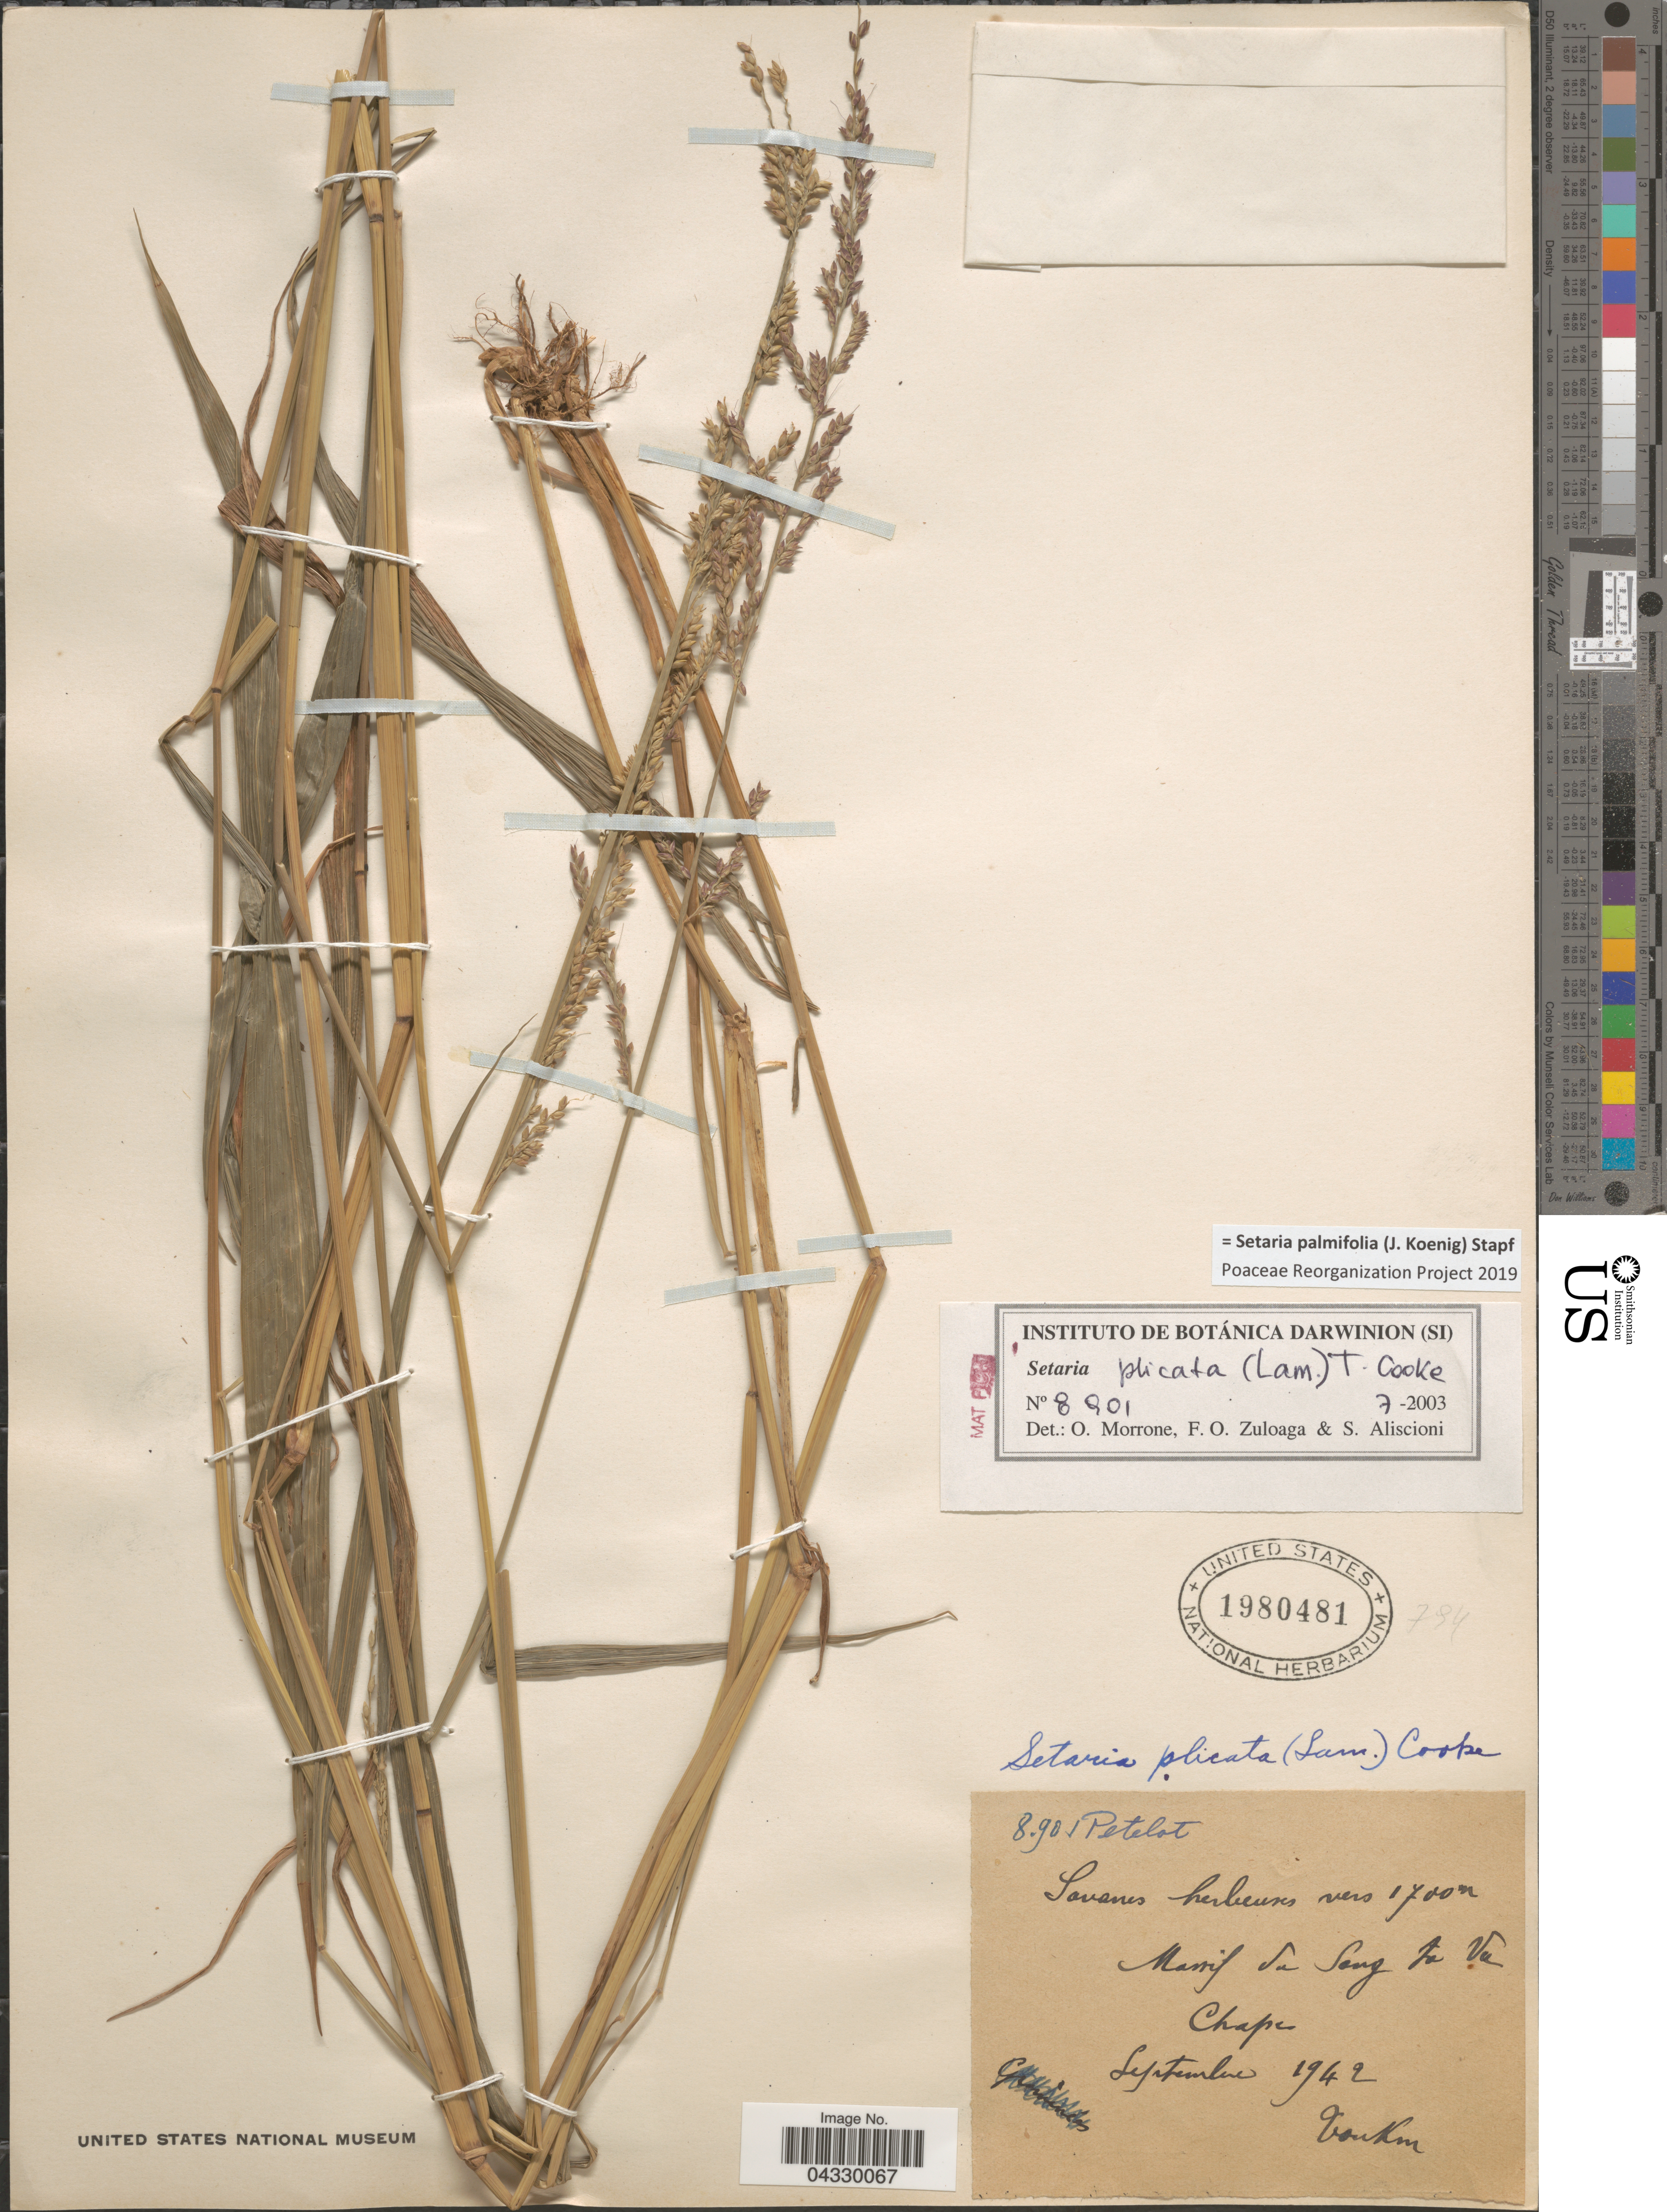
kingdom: Plantae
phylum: Tracheophyta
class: Liliopsida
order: Poales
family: Poaceae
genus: Setaria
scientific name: Setaria palmifolia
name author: (J. Koenig) Stapf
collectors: Pételot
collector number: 8901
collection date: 1942-09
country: Vietnam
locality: Massif de Song Ta Va. Chapa. Tonkin.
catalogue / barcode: US 1980481